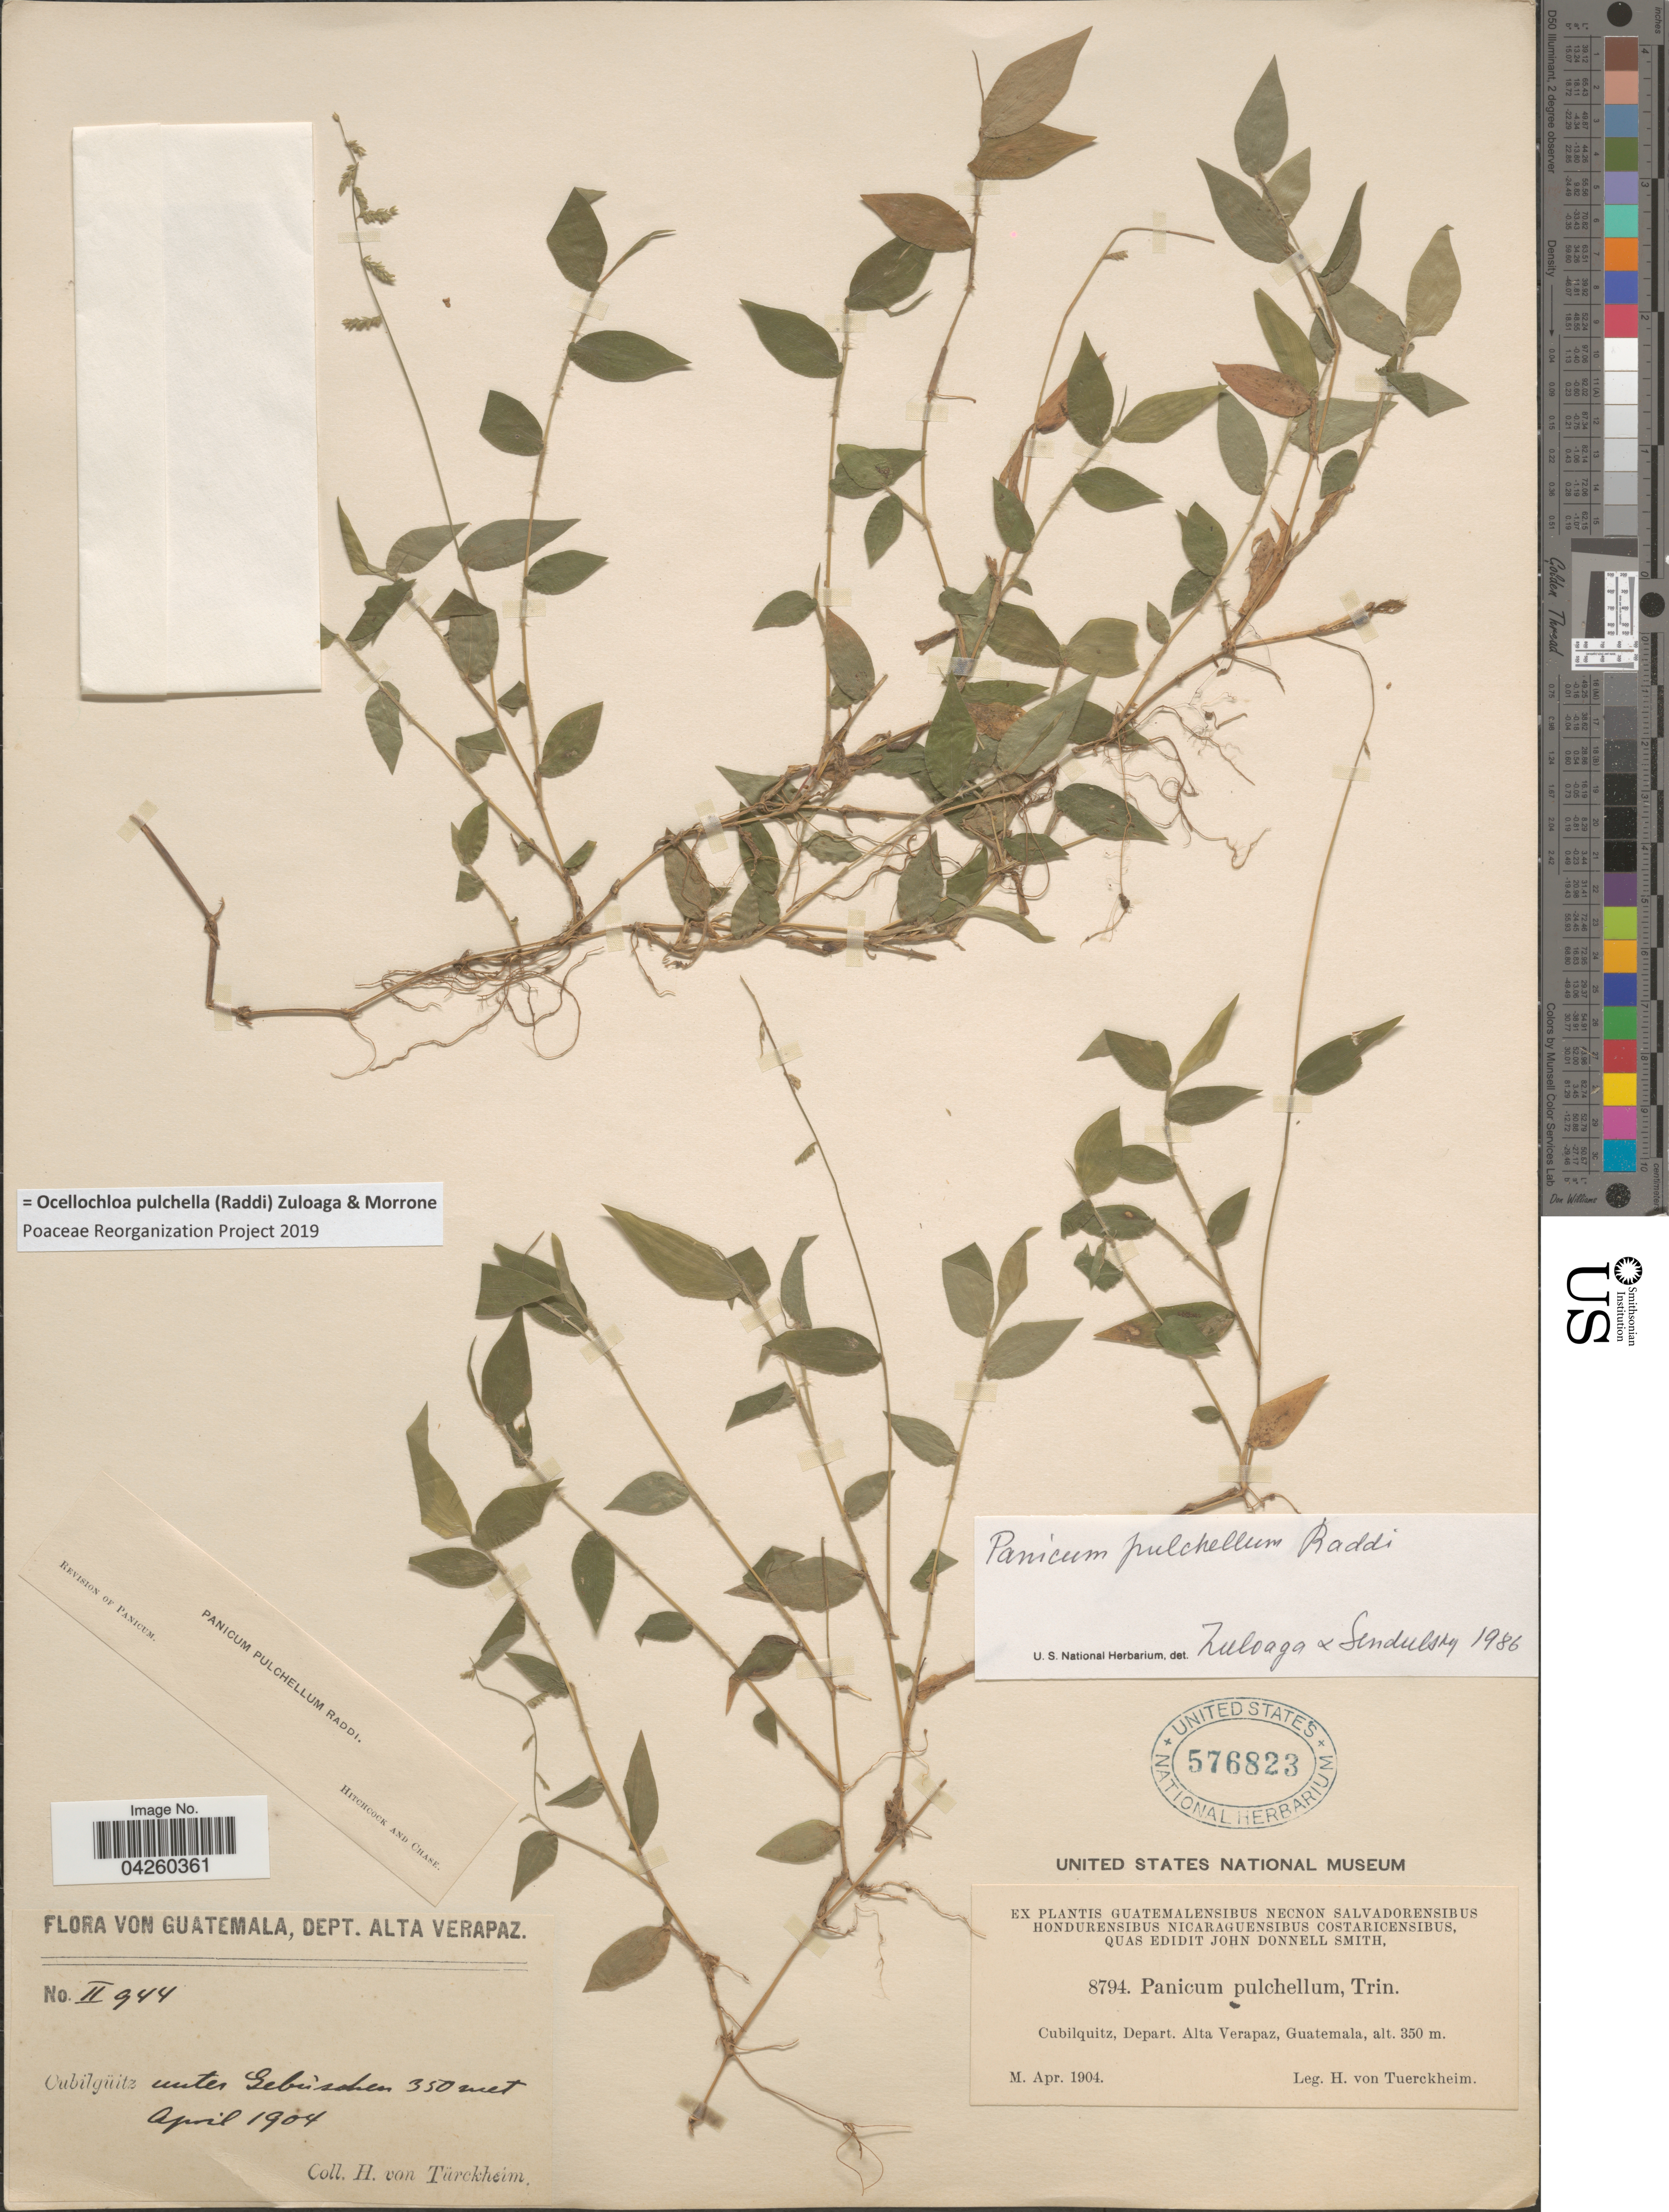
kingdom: Plantae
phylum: Tracheophyta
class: Liliopsida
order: Poales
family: Poaceae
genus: Ocellochloa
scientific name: Ocellochloa pulchella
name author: (Raddi) Zuloaga & Morrone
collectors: H. von Türckheim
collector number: II944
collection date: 1904-04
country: Guatemala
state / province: Alta Verapaz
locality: Cubilquitz, Depart. Alta Verapaz.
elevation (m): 350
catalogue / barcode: US 576823